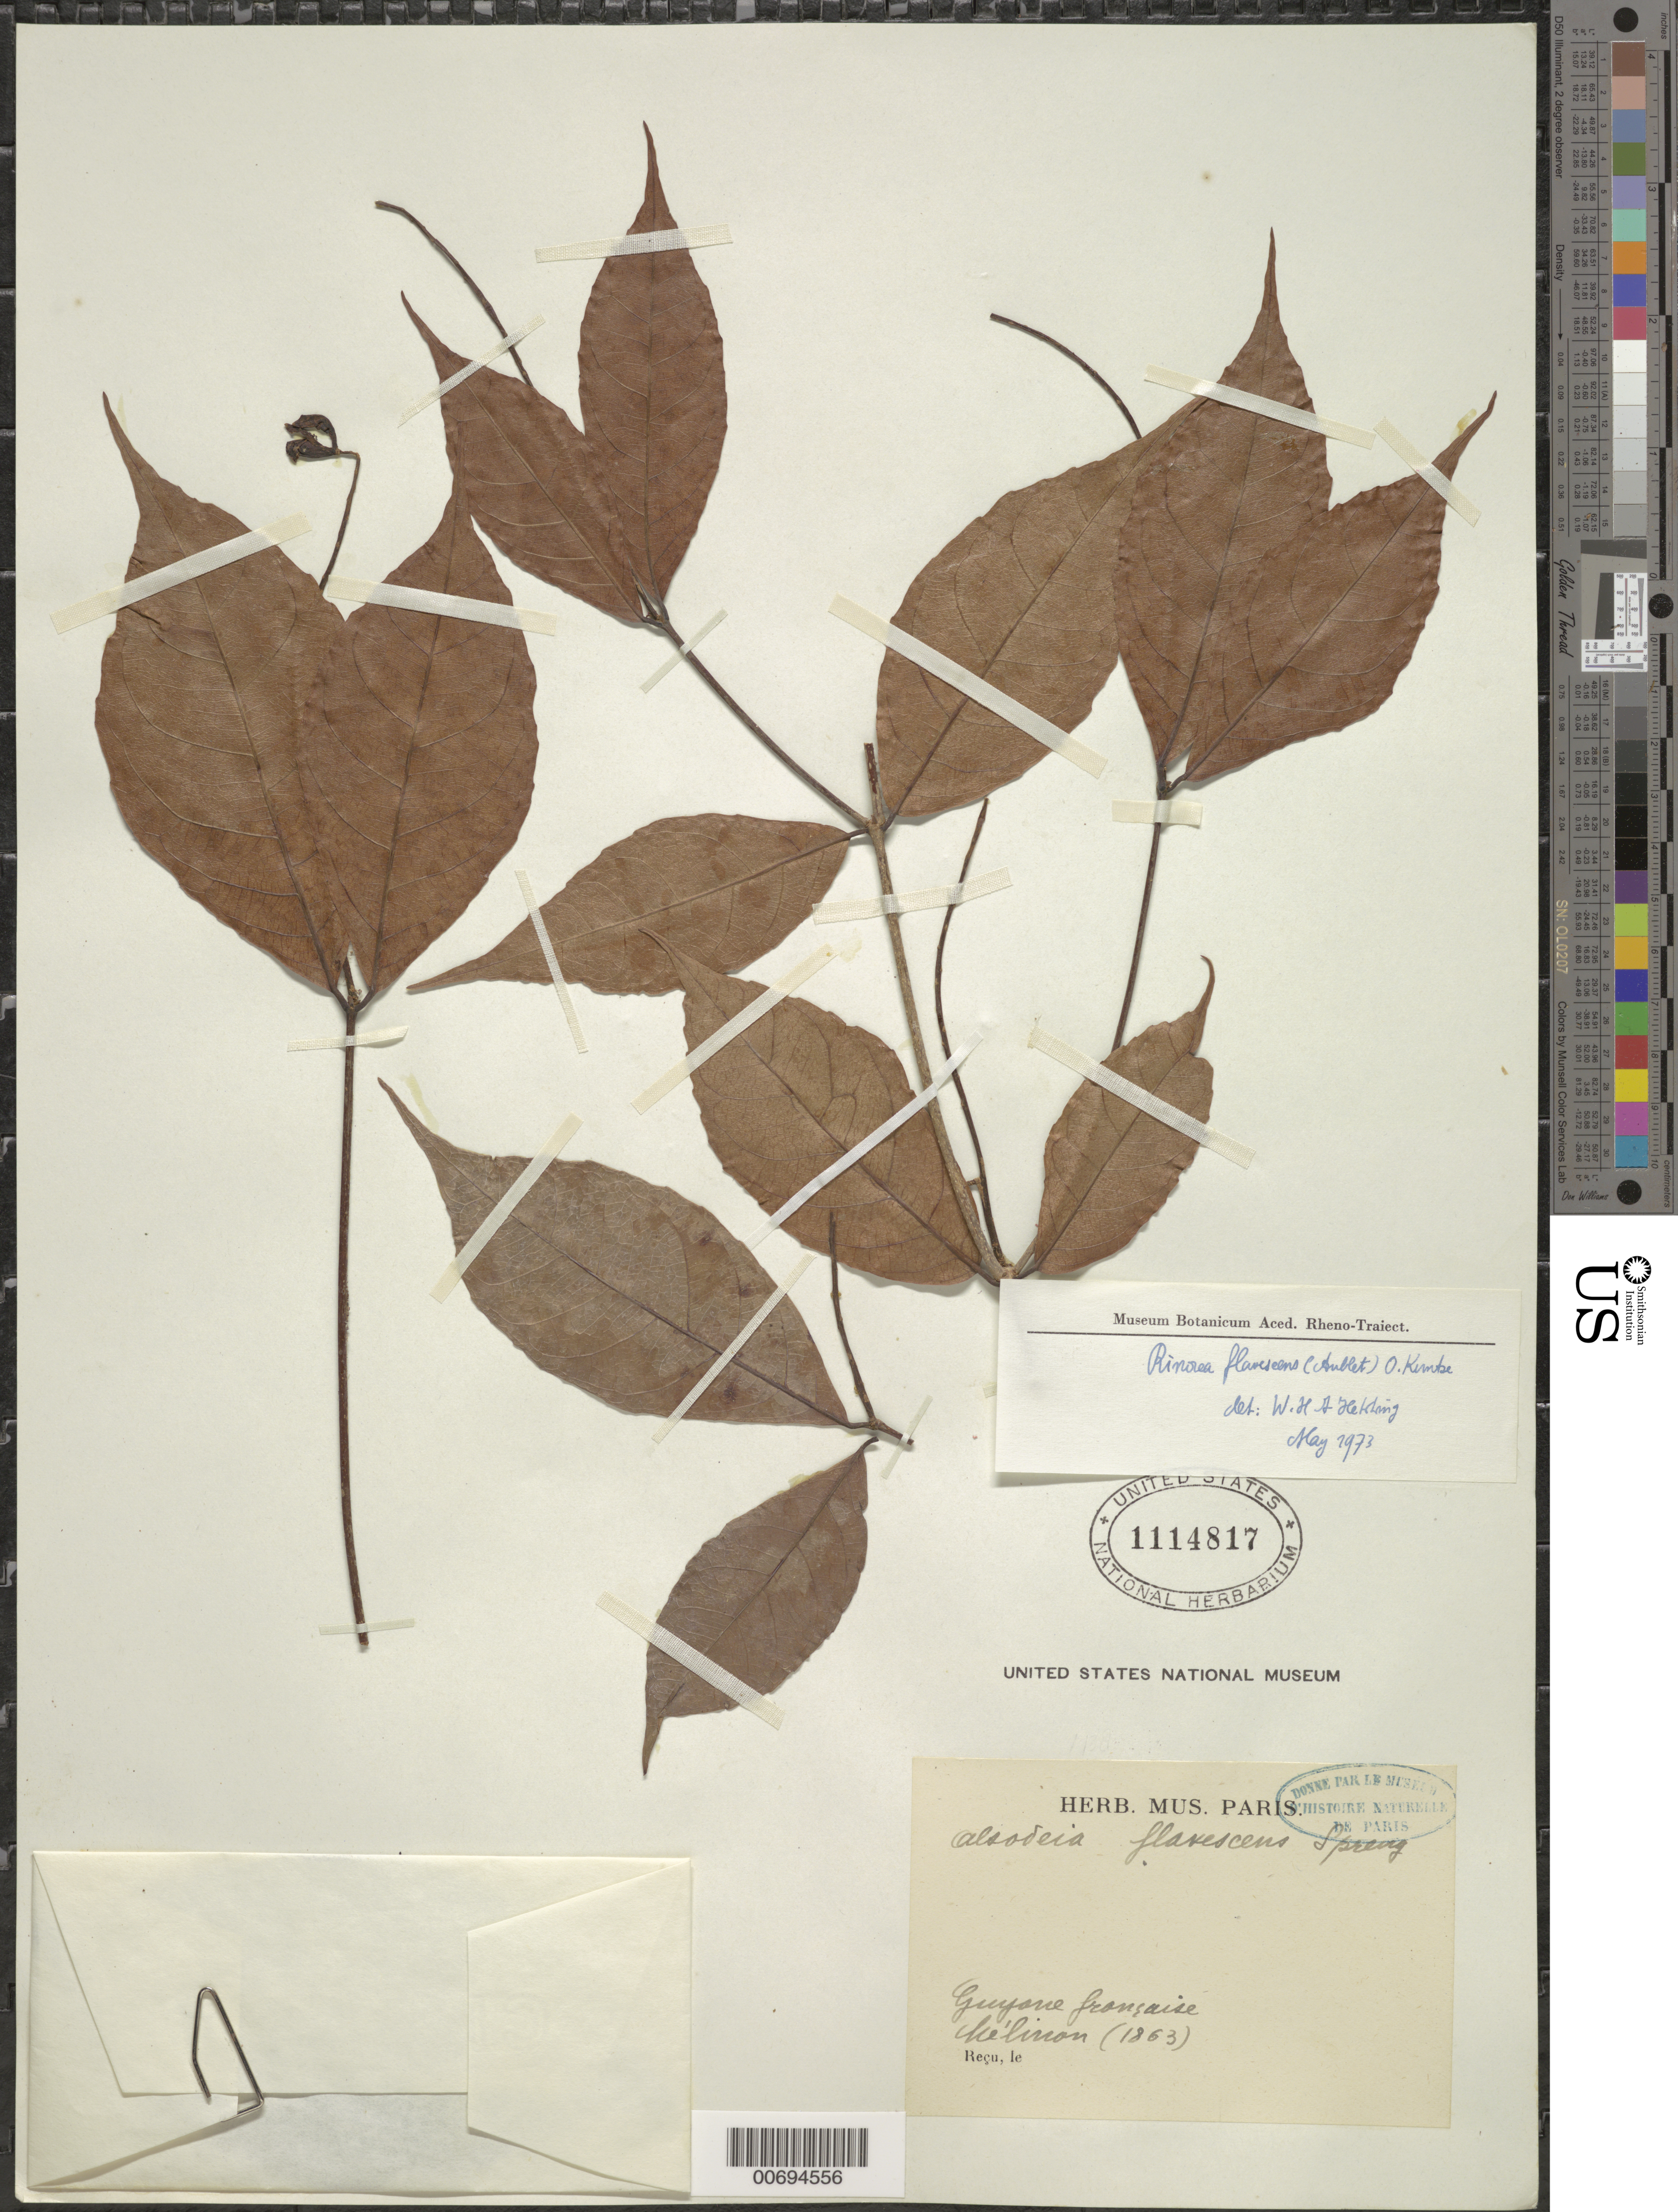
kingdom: Plantae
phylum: Tracheophyta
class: Magnoliopsida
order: Malpighiales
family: Violaceae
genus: Rinorea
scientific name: Rinorea flavescens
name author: (Aubl.) Kuntze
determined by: Hekking, W. H. A.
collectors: E. Mélinon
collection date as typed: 1863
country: French Guiana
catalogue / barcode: US 1114817